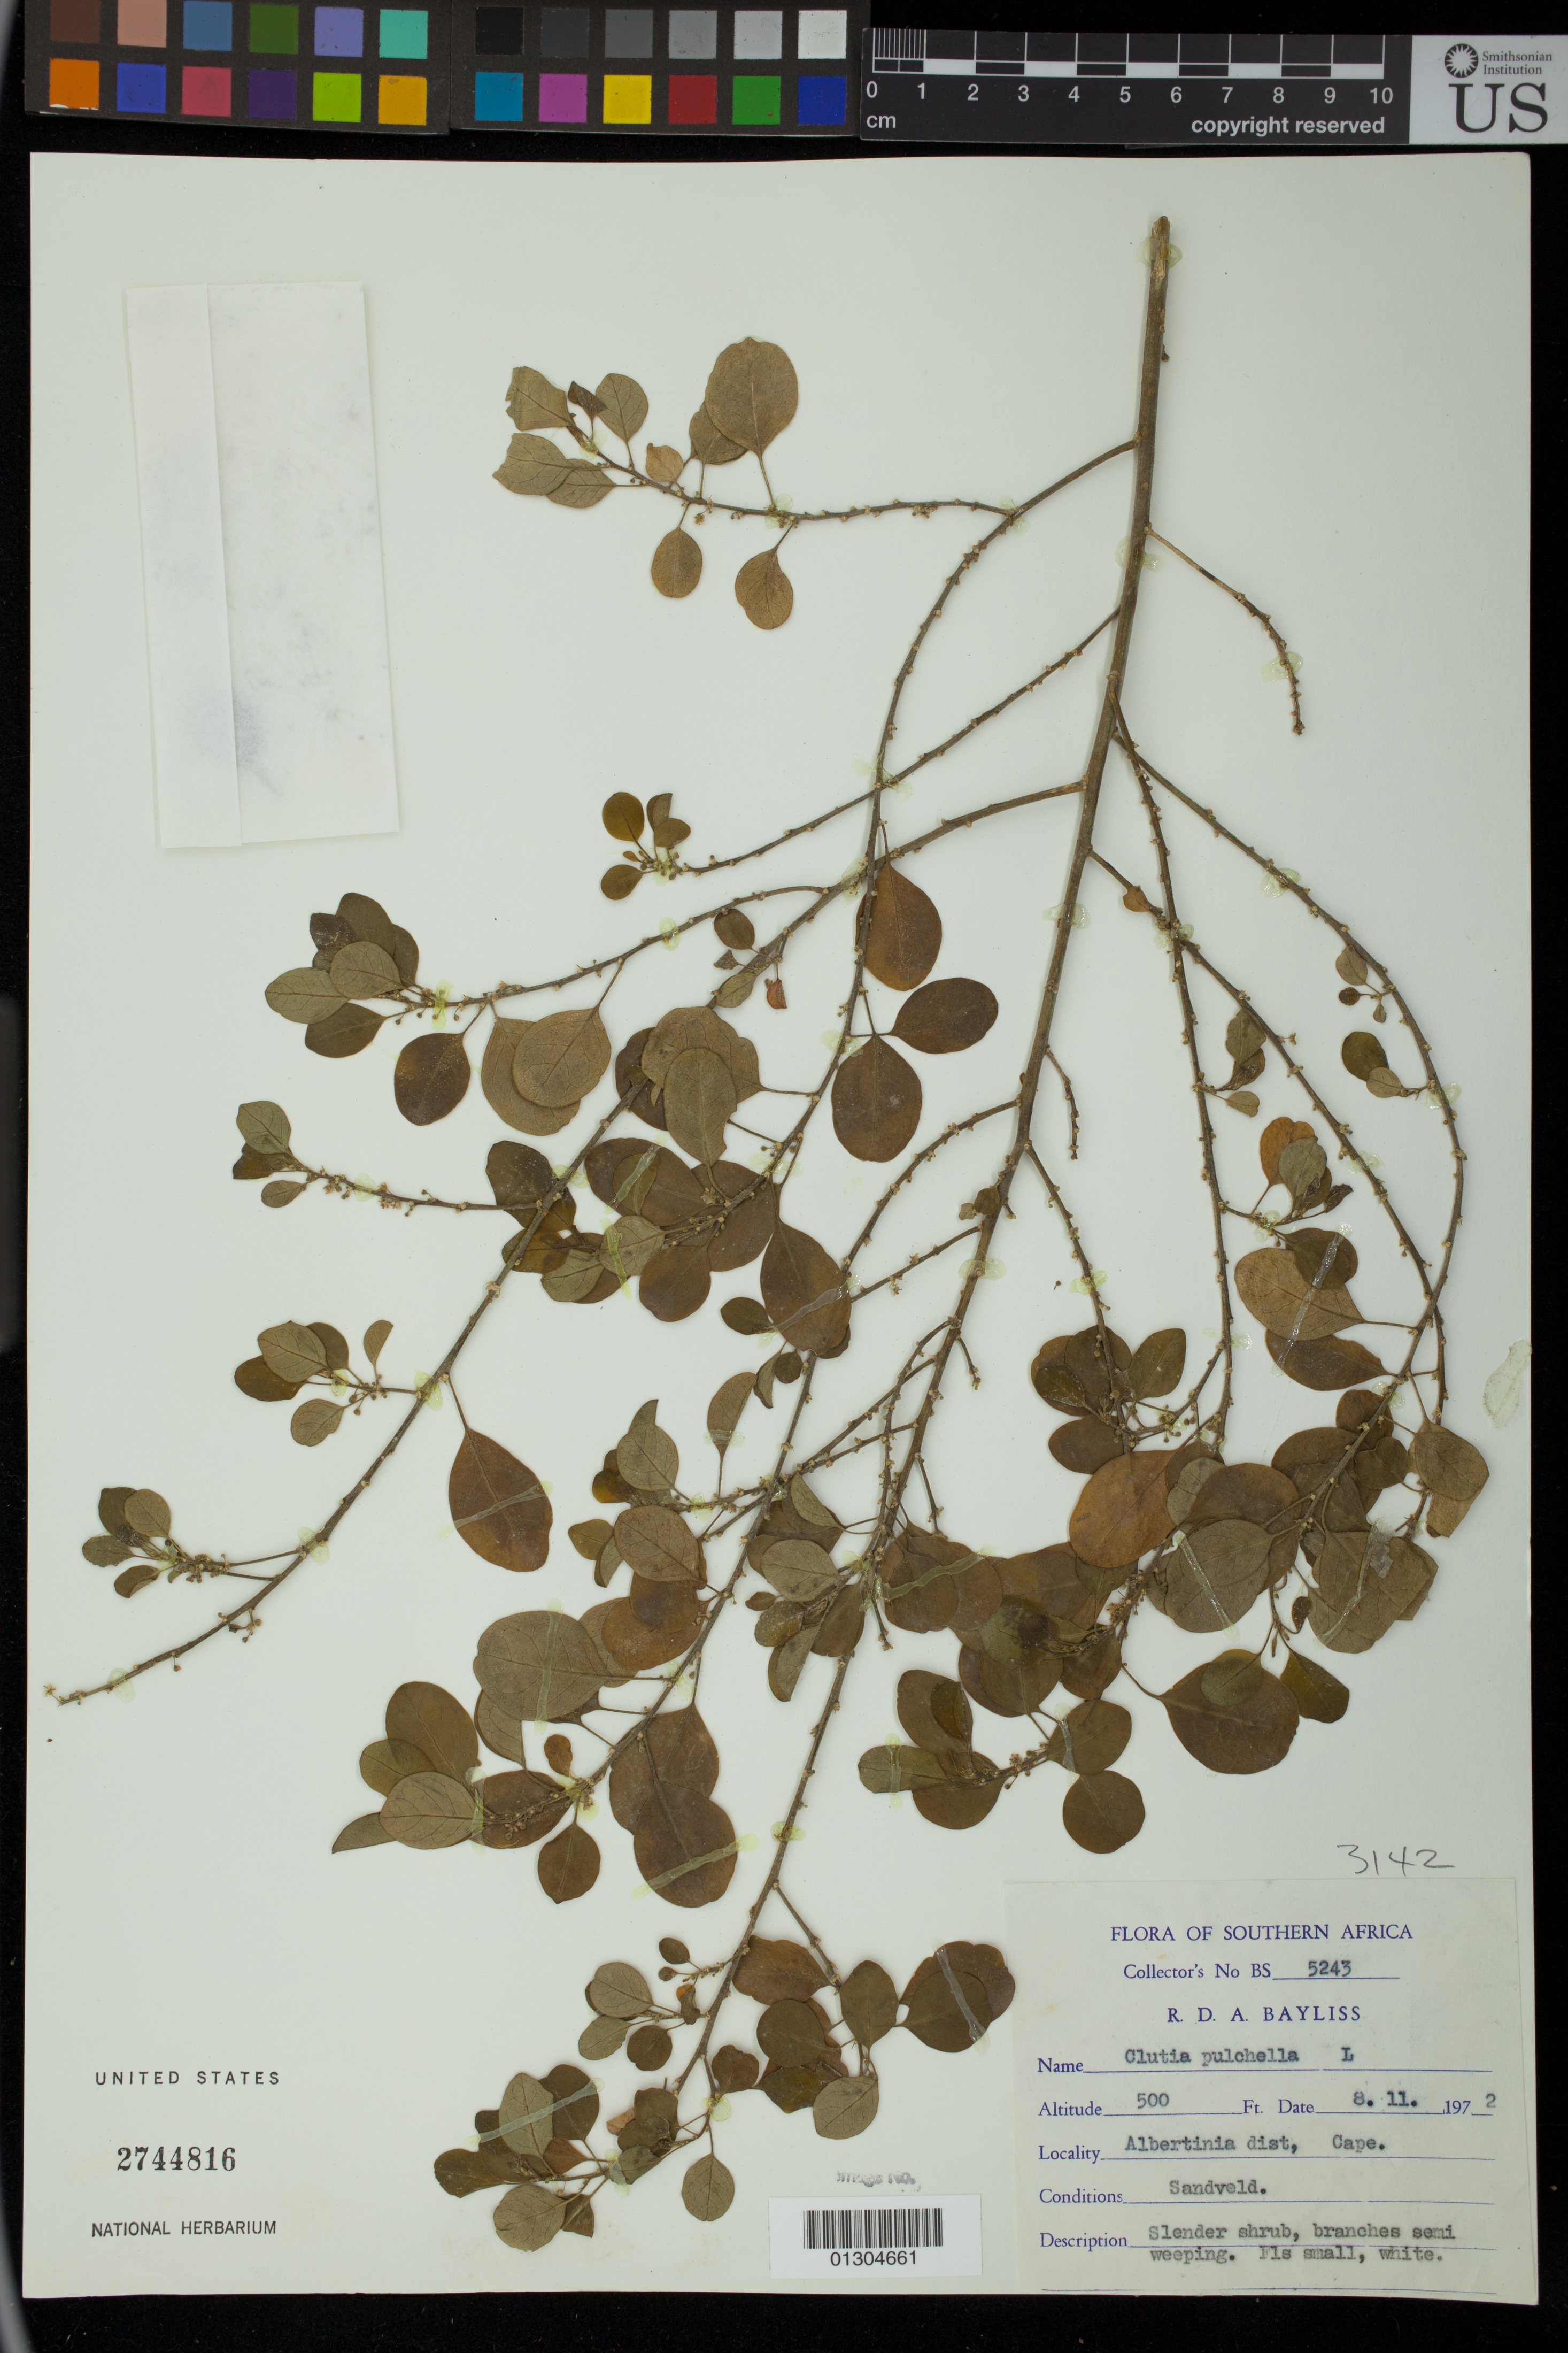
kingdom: Plantae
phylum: Tracheophyta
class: Magnoliopsida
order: Malpighiales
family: Peraceae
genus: Clutia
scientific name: Clutia pulchella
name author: L.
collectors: R. D. Bayliss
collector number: BS 5243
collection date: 1972-11-08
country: South Africa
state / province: Western Cape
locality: Albertinia (Albertina) dist,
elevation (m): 152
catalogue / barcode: US 2744816